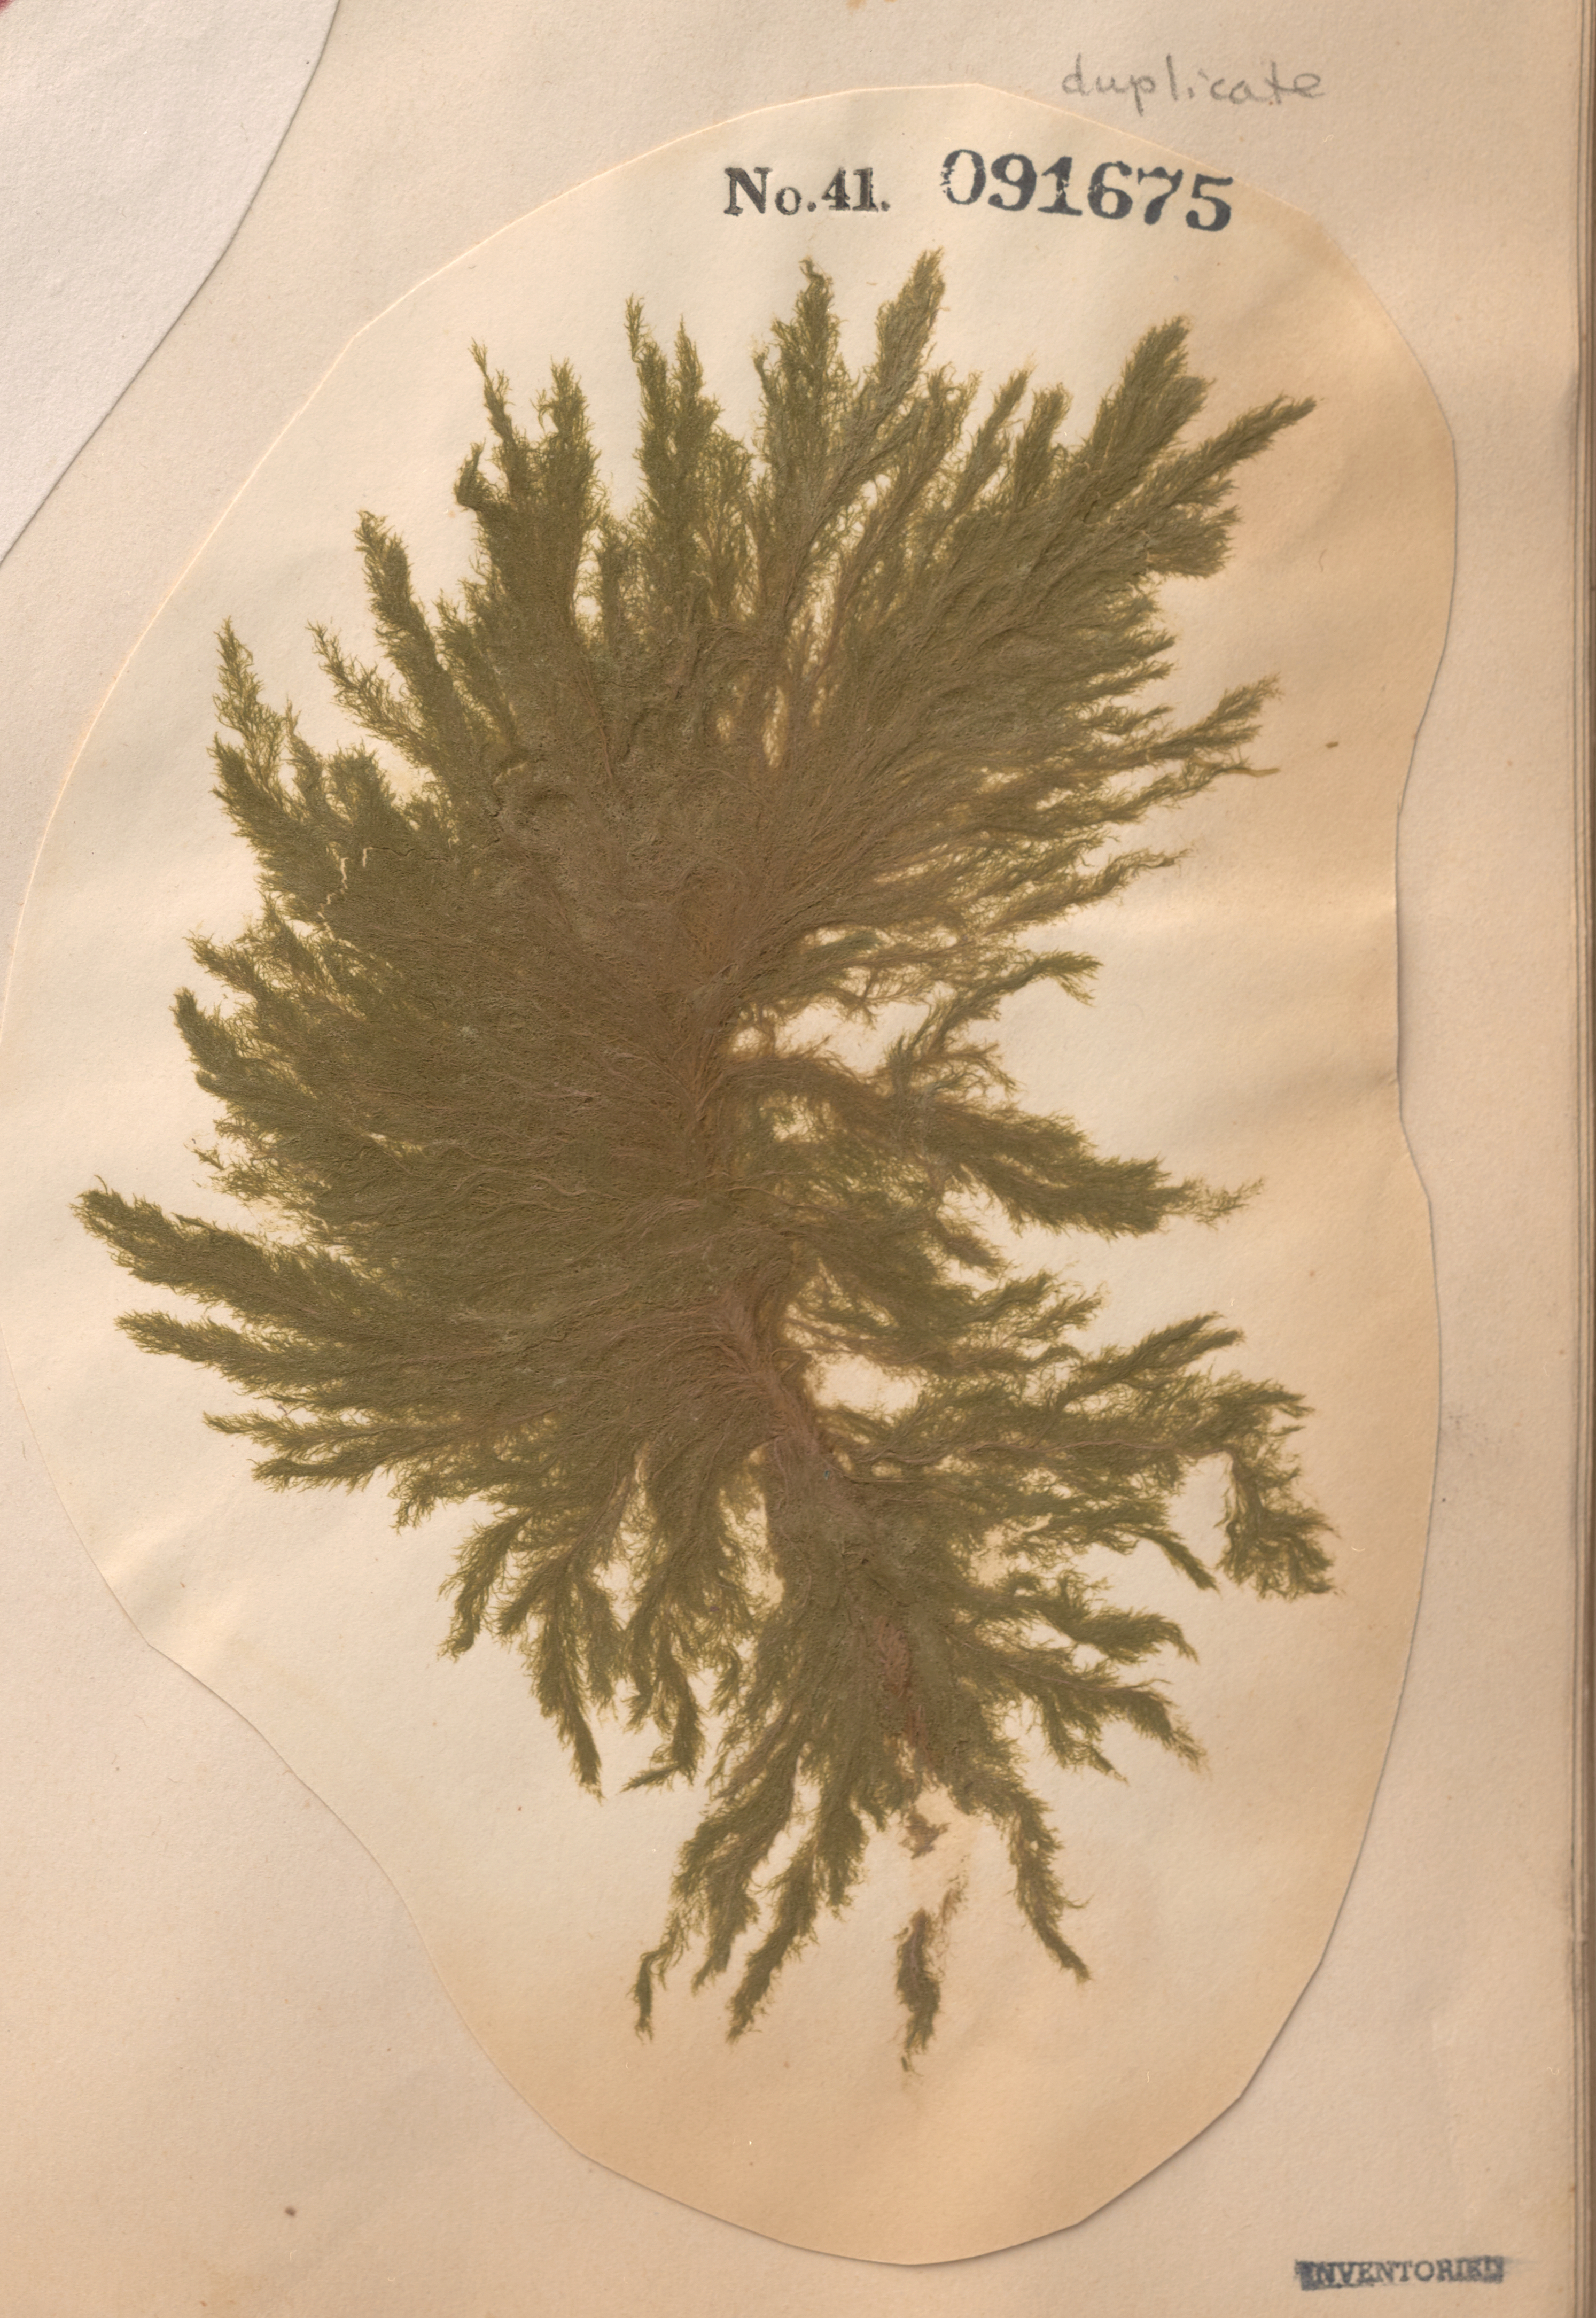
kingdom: Chromista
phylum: Ochrophyta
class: Phaeophyceae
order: Ectocarpales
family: Acinetosporaceae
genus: Pylaiella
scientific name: Pylaiella littoralis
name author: (L.) Kjellman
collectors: C. Durant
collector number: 41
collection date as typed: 1850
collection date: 1850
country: United States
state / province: New York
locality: New York Harbor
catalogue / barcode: US 91675